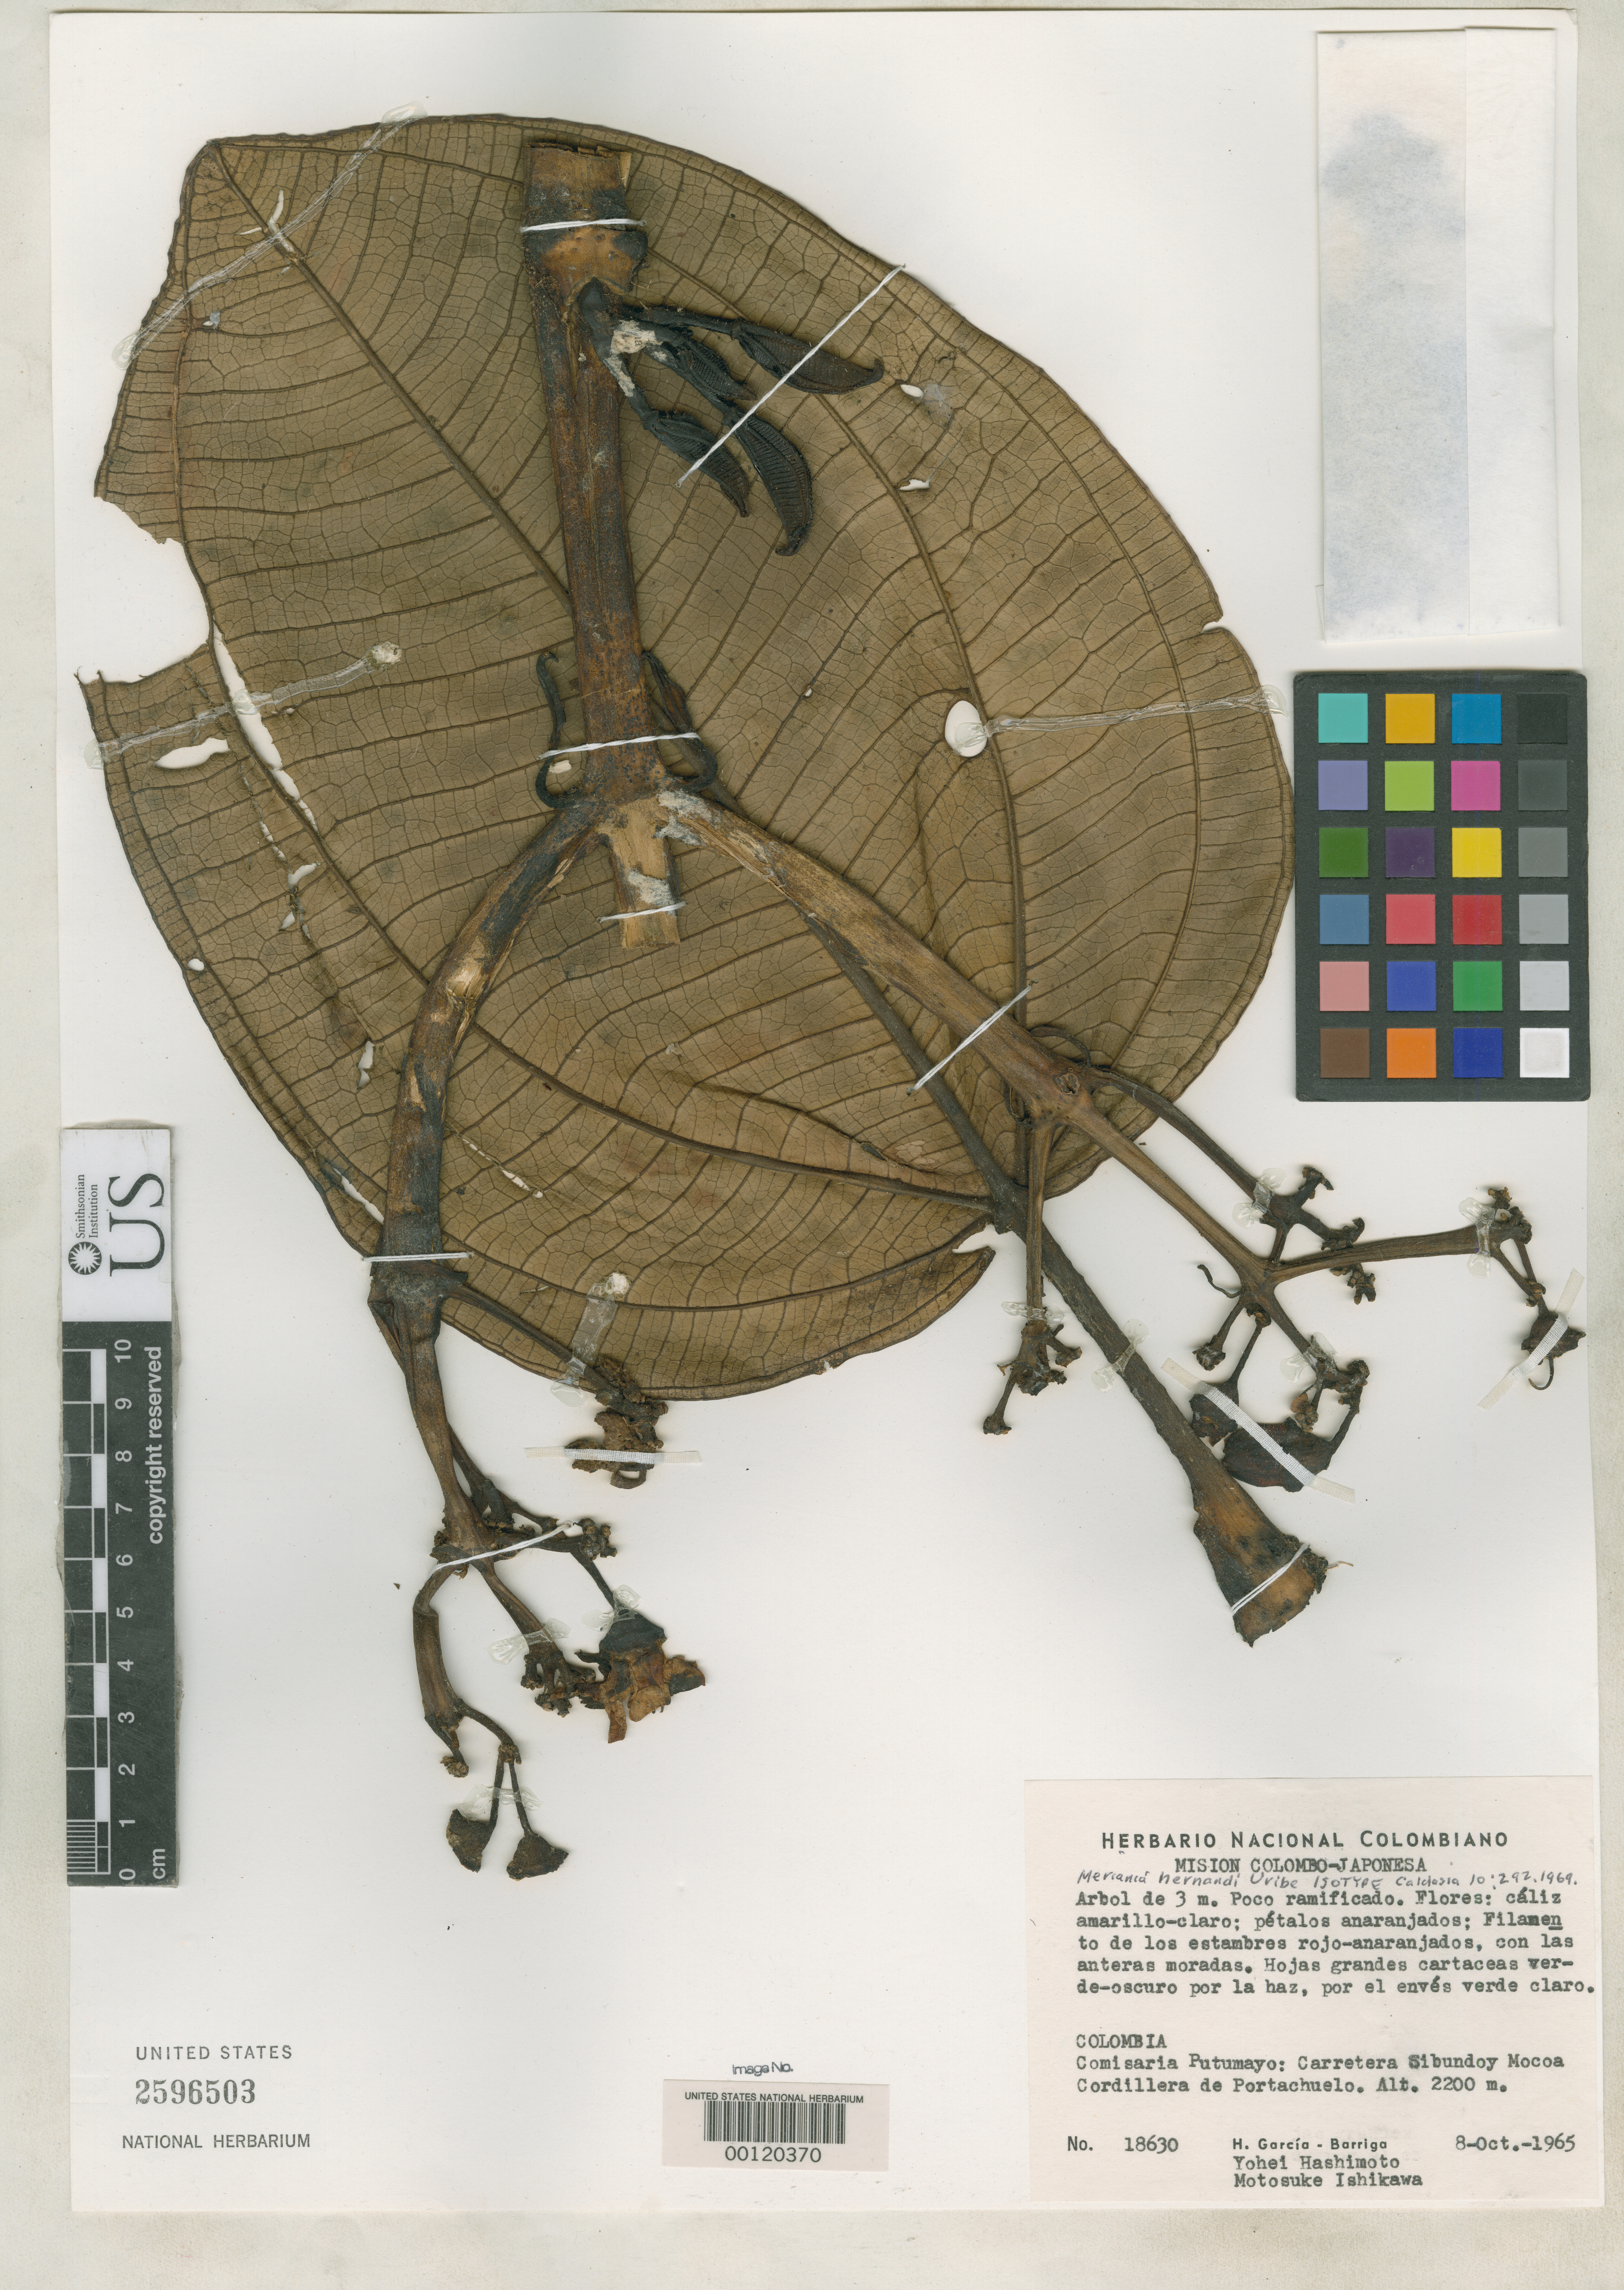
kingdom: Plantae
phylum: Tracheophyta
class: Magnoliopsida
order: Myrtales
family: Melastomataceae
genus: Meriania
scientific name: Meriania hernandii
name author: L. Uribe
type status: Isotype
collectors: H. García Barriga, Y. Hashimoto & M. Ishikawa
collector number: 18630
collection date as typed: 08 Oct 1965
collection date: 1965-10-08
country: Colombia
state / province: Putumayo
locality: Carretera Sibundoy Mocoa, Cordillera de Portachuelo.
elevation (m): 2200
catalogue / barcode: US 2596503